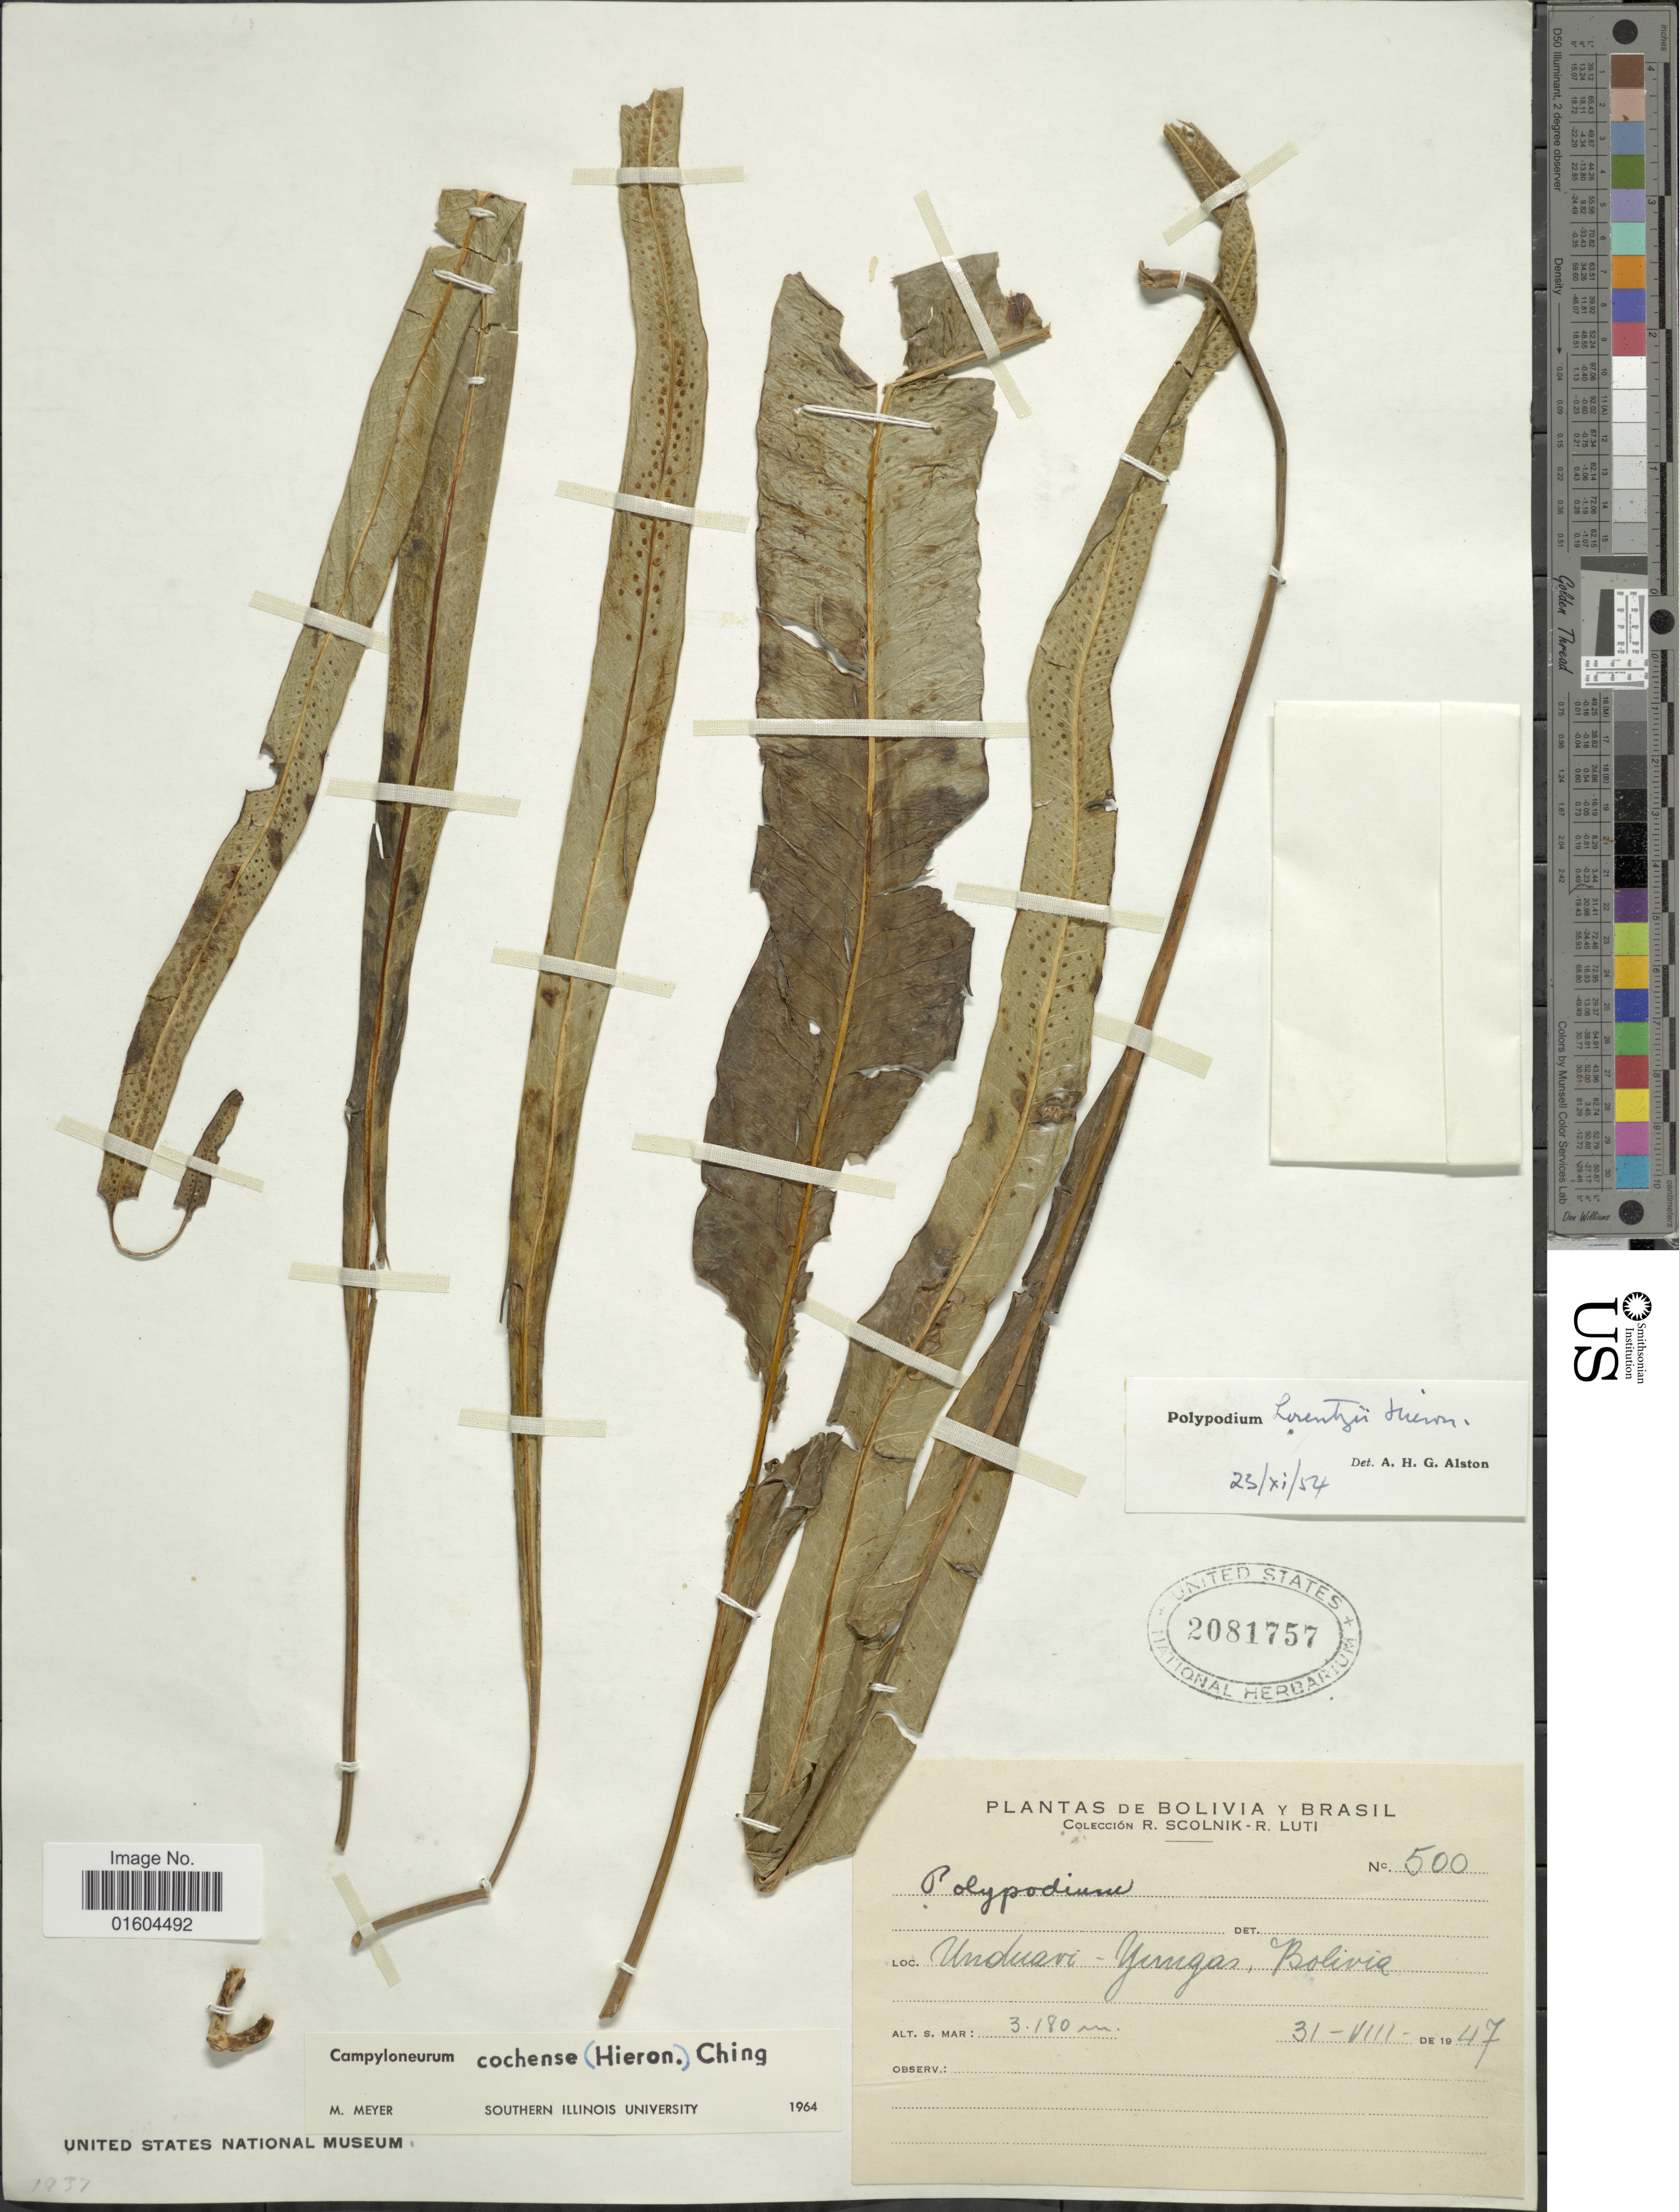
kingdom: Plantae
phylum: Tracheophyta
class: Polypodiopsida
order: Polypodiales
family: Polypodiaceae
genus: Campyloneurum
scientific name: Campyloneurum lorentzii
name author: (Hieron.) Ching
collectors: R. Scolnik & R. Luti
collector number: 500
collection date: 1947-08-31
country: Bolivia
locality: Unduavi - Yungas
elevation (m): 3180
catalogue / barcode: US 2081757